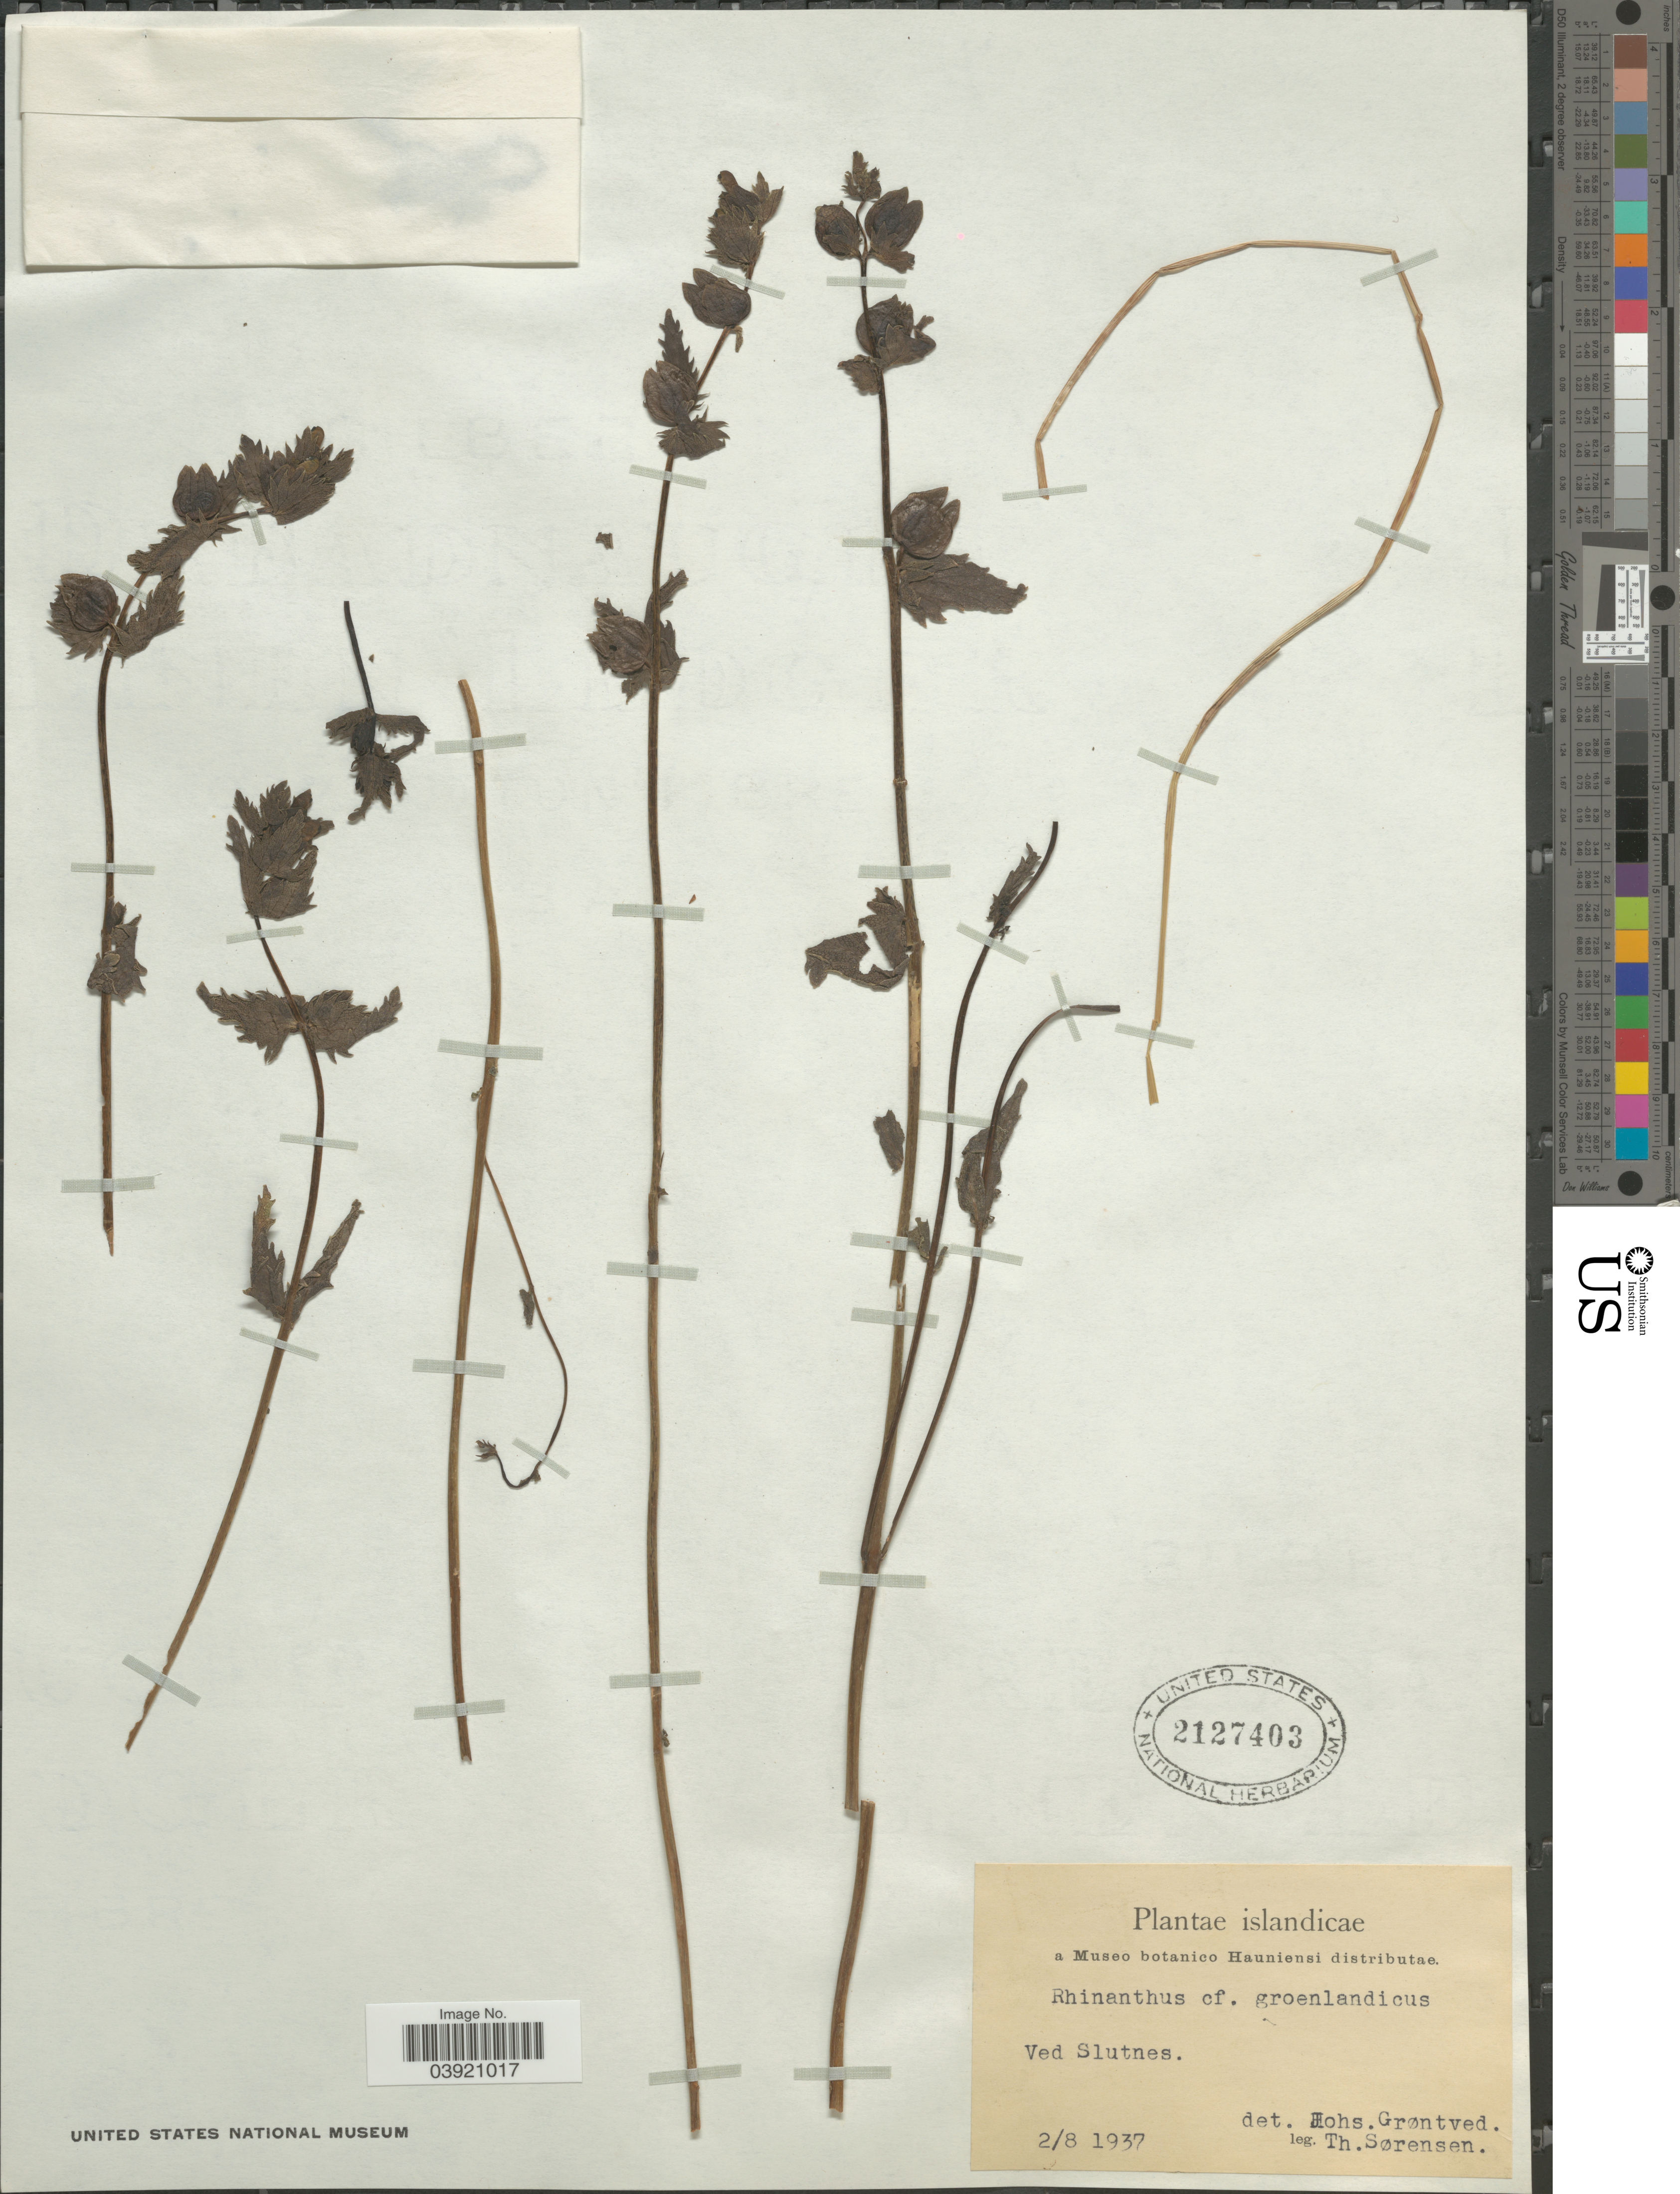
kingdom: Plantae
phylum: Tracheophyta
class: Magnoliopsida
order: Lamiales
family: Orobanchaceae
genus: Rhinanthus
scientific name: Rhinanthus groenlandicus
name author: Chabert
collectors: T. Sorensen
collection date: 1937-08-02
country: Iceland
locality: Islandicae. Ved Slutnes.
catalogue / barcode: US 2127403